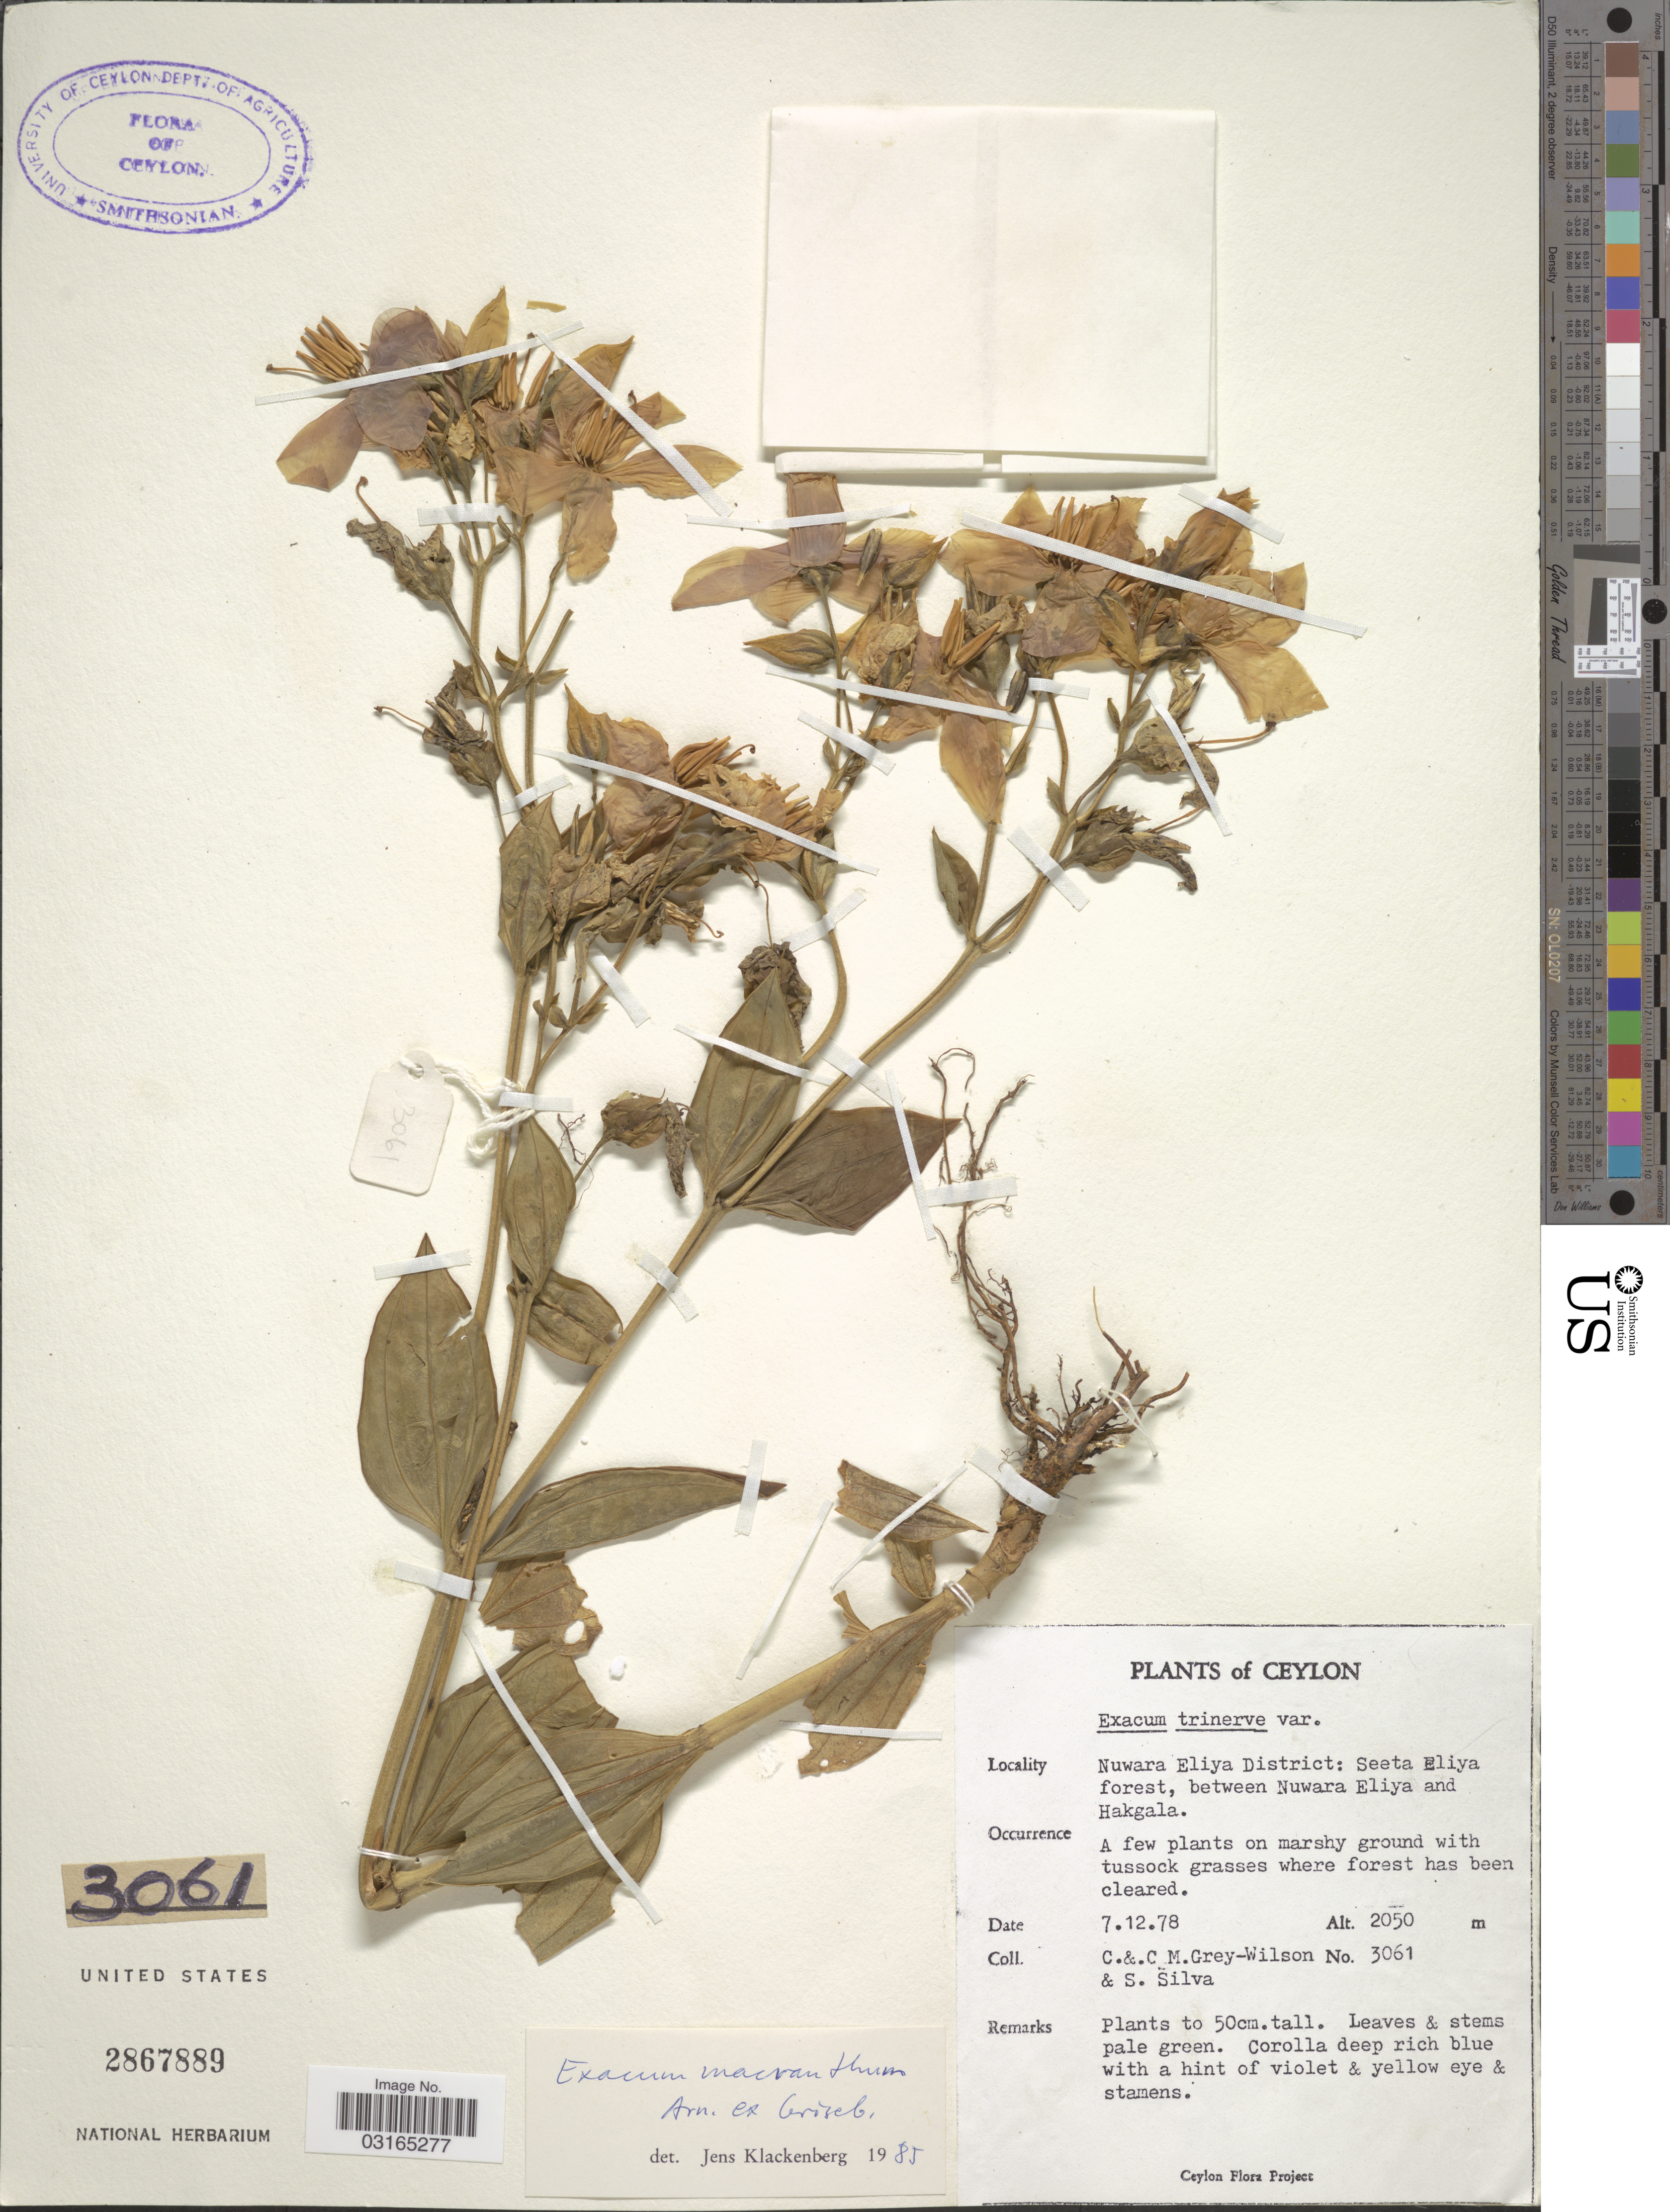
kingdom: Plantae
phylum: Tracheophyta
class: Magnoliopsida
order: Gentianales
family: Gentianaceae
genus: Exacum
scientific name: Exacum macranthum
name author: Arn. ex Griseb.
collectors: C. Grey-Wilson, C. Grey-Wilson & S. Silva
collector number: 3061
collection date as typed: Transcribed d/m/y: 7/12/78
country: Sri Lanka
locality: Ceylon. Nuwara Eliya District: Seeta Eliya forest, between Nuwara Eliya and Hakgala.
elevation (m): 2050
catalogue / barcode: US 2867889